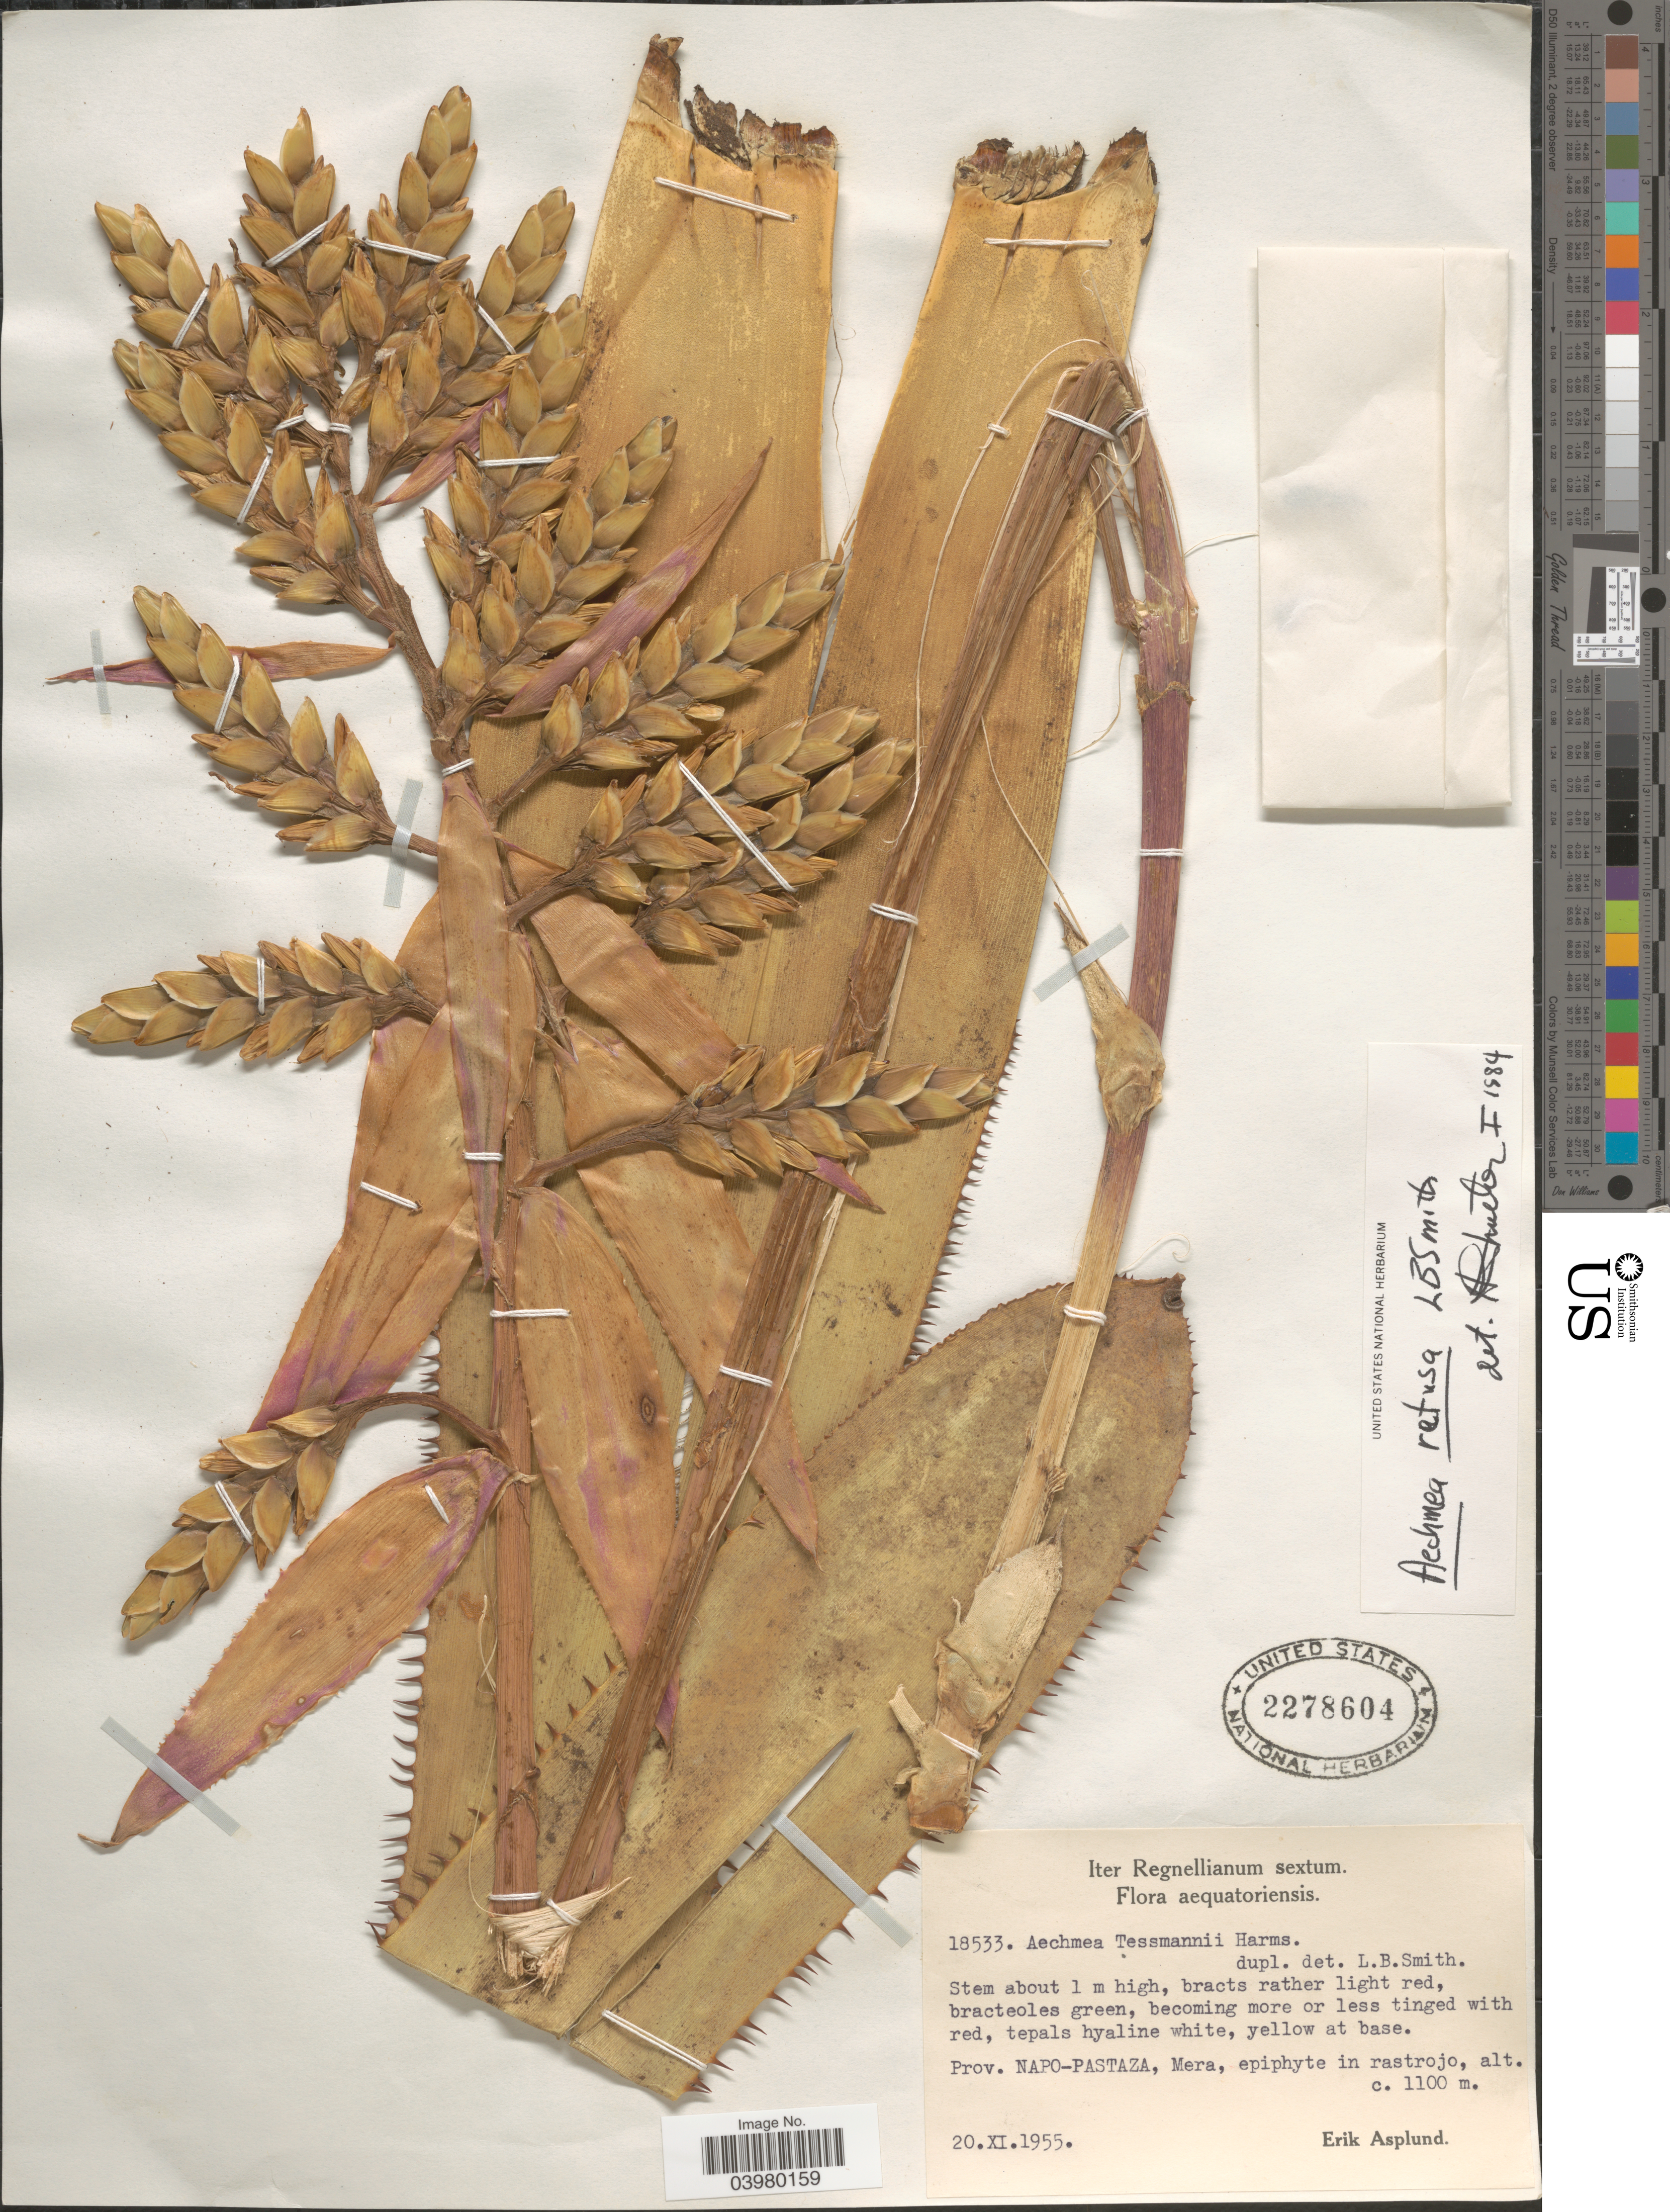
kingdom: Plantae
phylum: Tracheophyta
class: Liliopsida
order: Poales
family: Bromeliaceae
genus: Aechmea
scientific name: Aechmea retusa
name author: L.B. Sm.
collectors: E. Asplund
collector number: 18533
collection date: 1955-11-20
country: Ecuador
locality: Prov. Napo-Pastaza, Mera.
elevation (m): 1100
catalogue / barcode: US 2278604